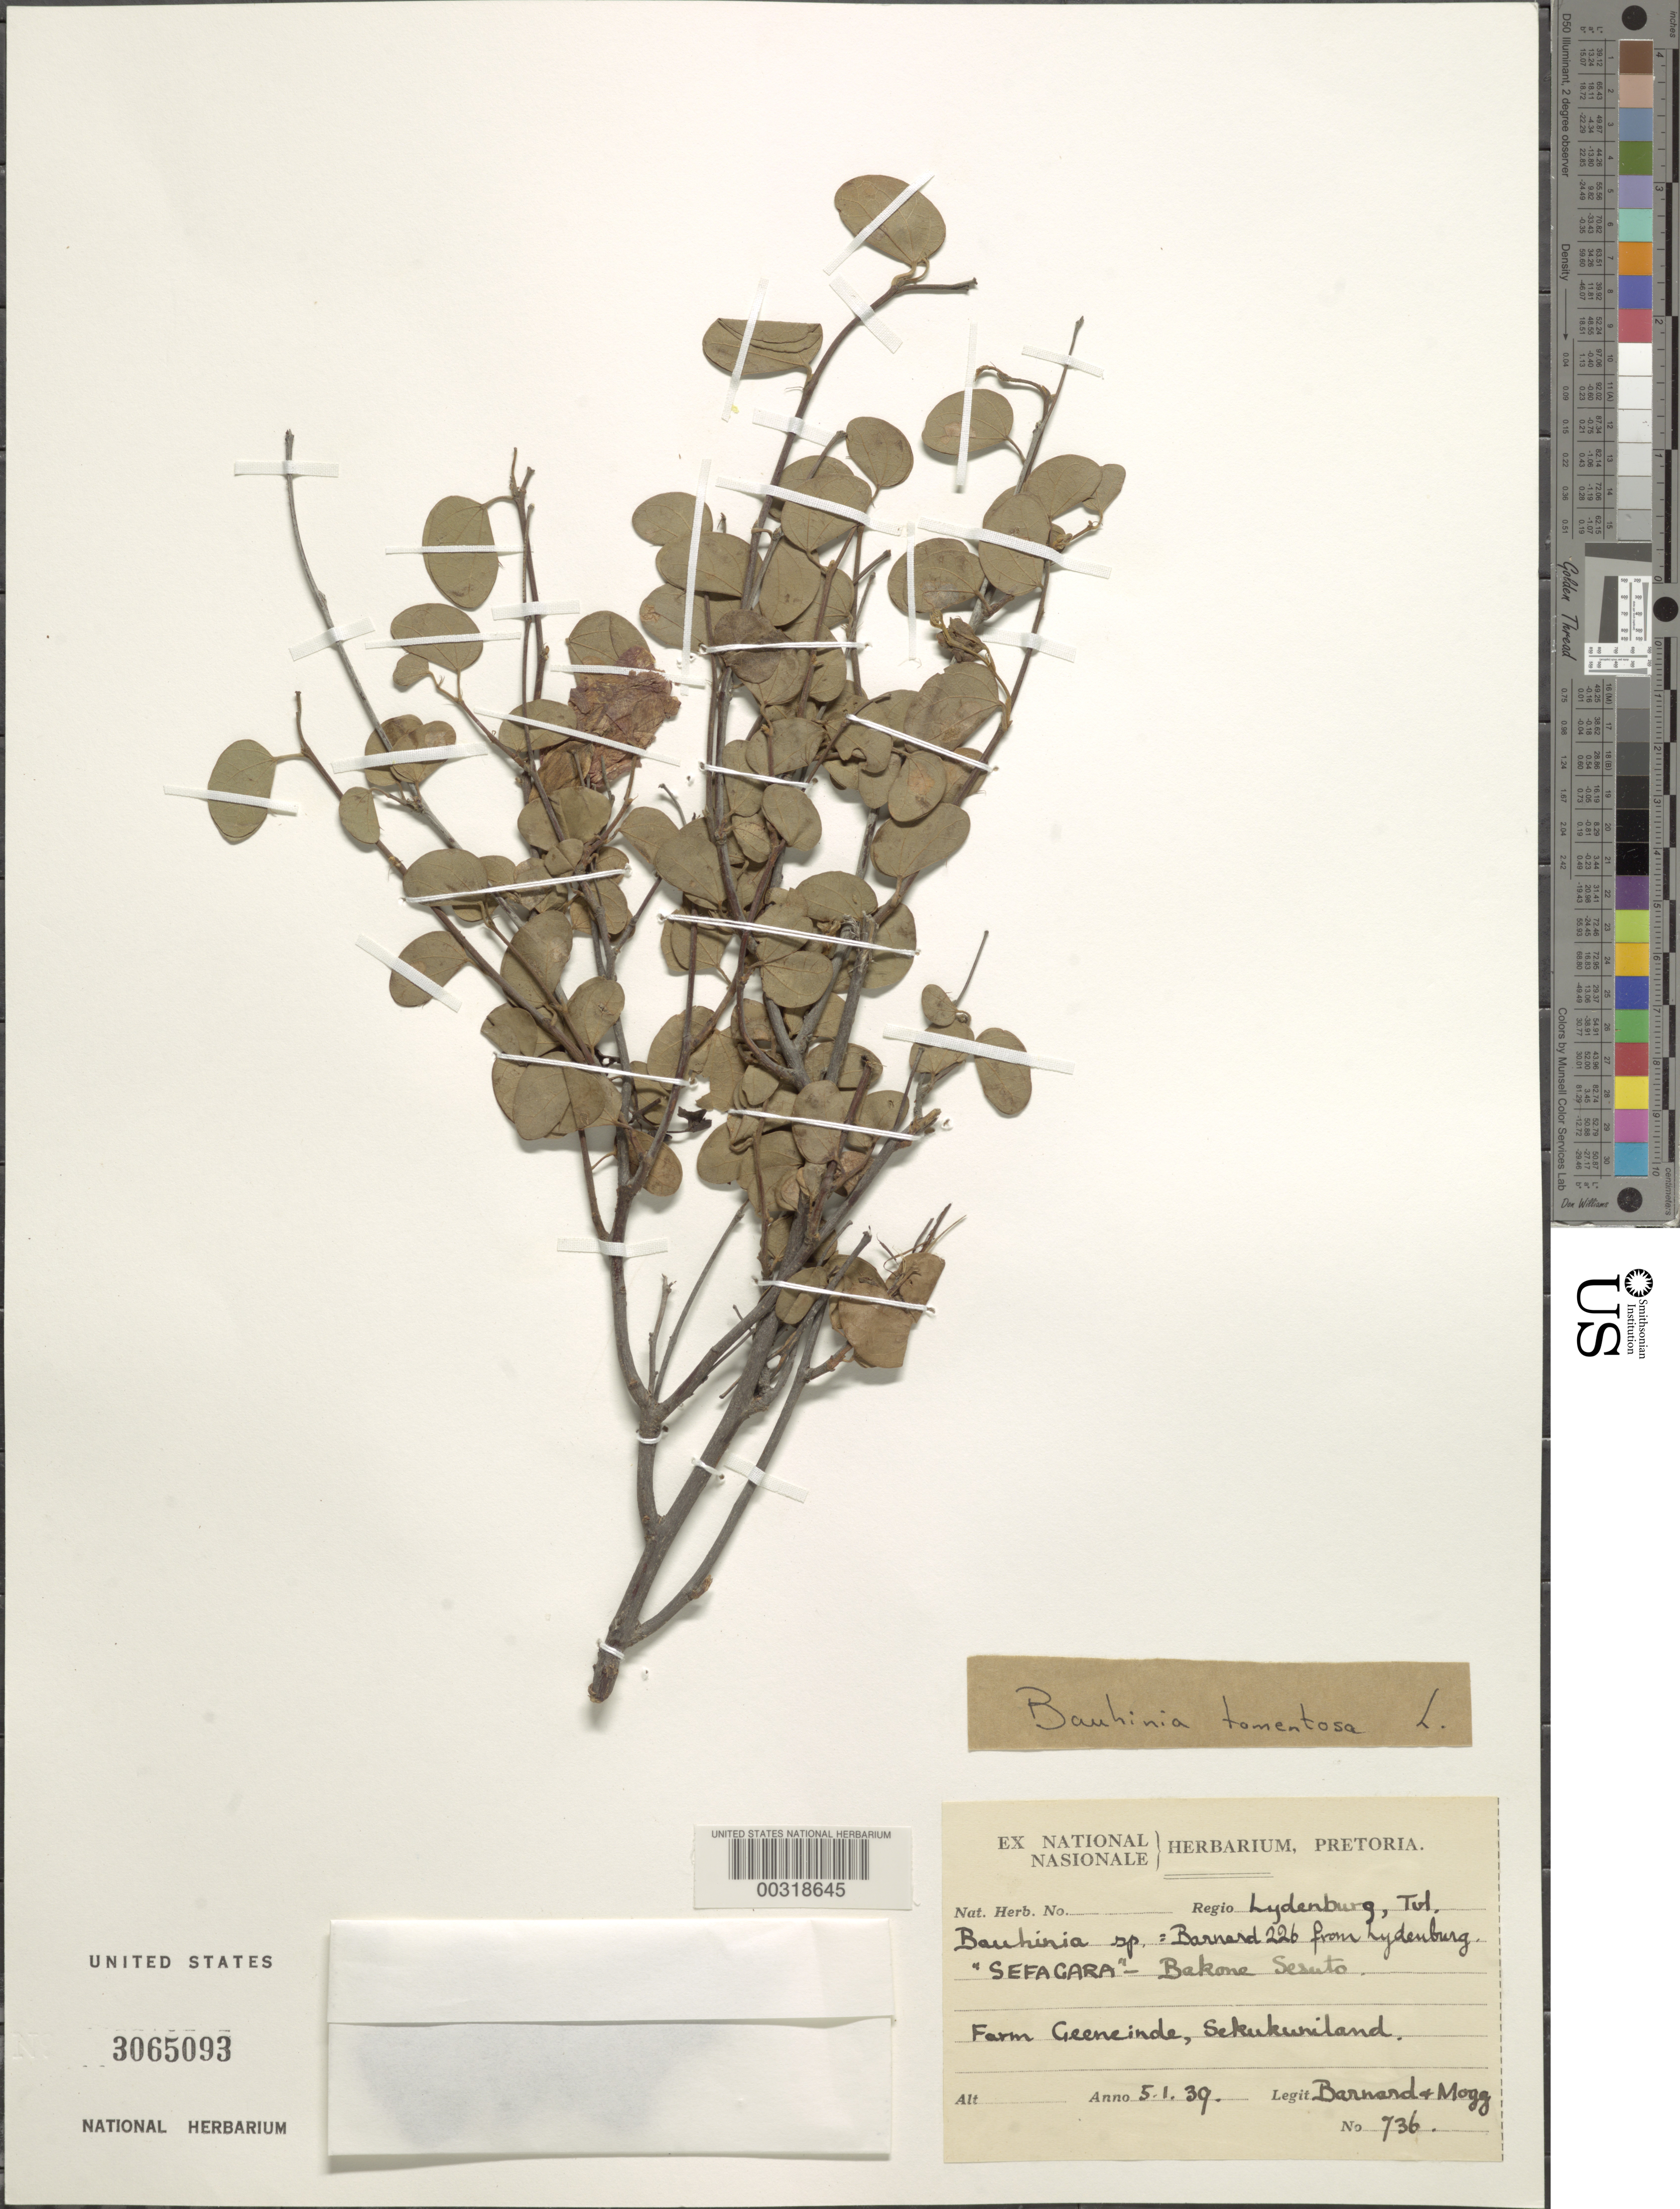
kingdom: Plantae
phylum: Tracheophyta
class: Magnoliopsida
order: Fabales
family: Fabaceae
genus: Bauhinia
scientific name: Bauhinia tomentosa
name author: L.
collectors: -. Barnard & -. Mogg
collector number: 736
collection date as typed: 05 Jan 1939 or 01 May 1939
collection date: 1939-01-05 or 1939-05-01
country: South Africa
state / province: Mpumalanga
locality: Lydenburg; farm geeneinde, sekukwiland. krugersdorp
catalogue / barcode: US 3065093